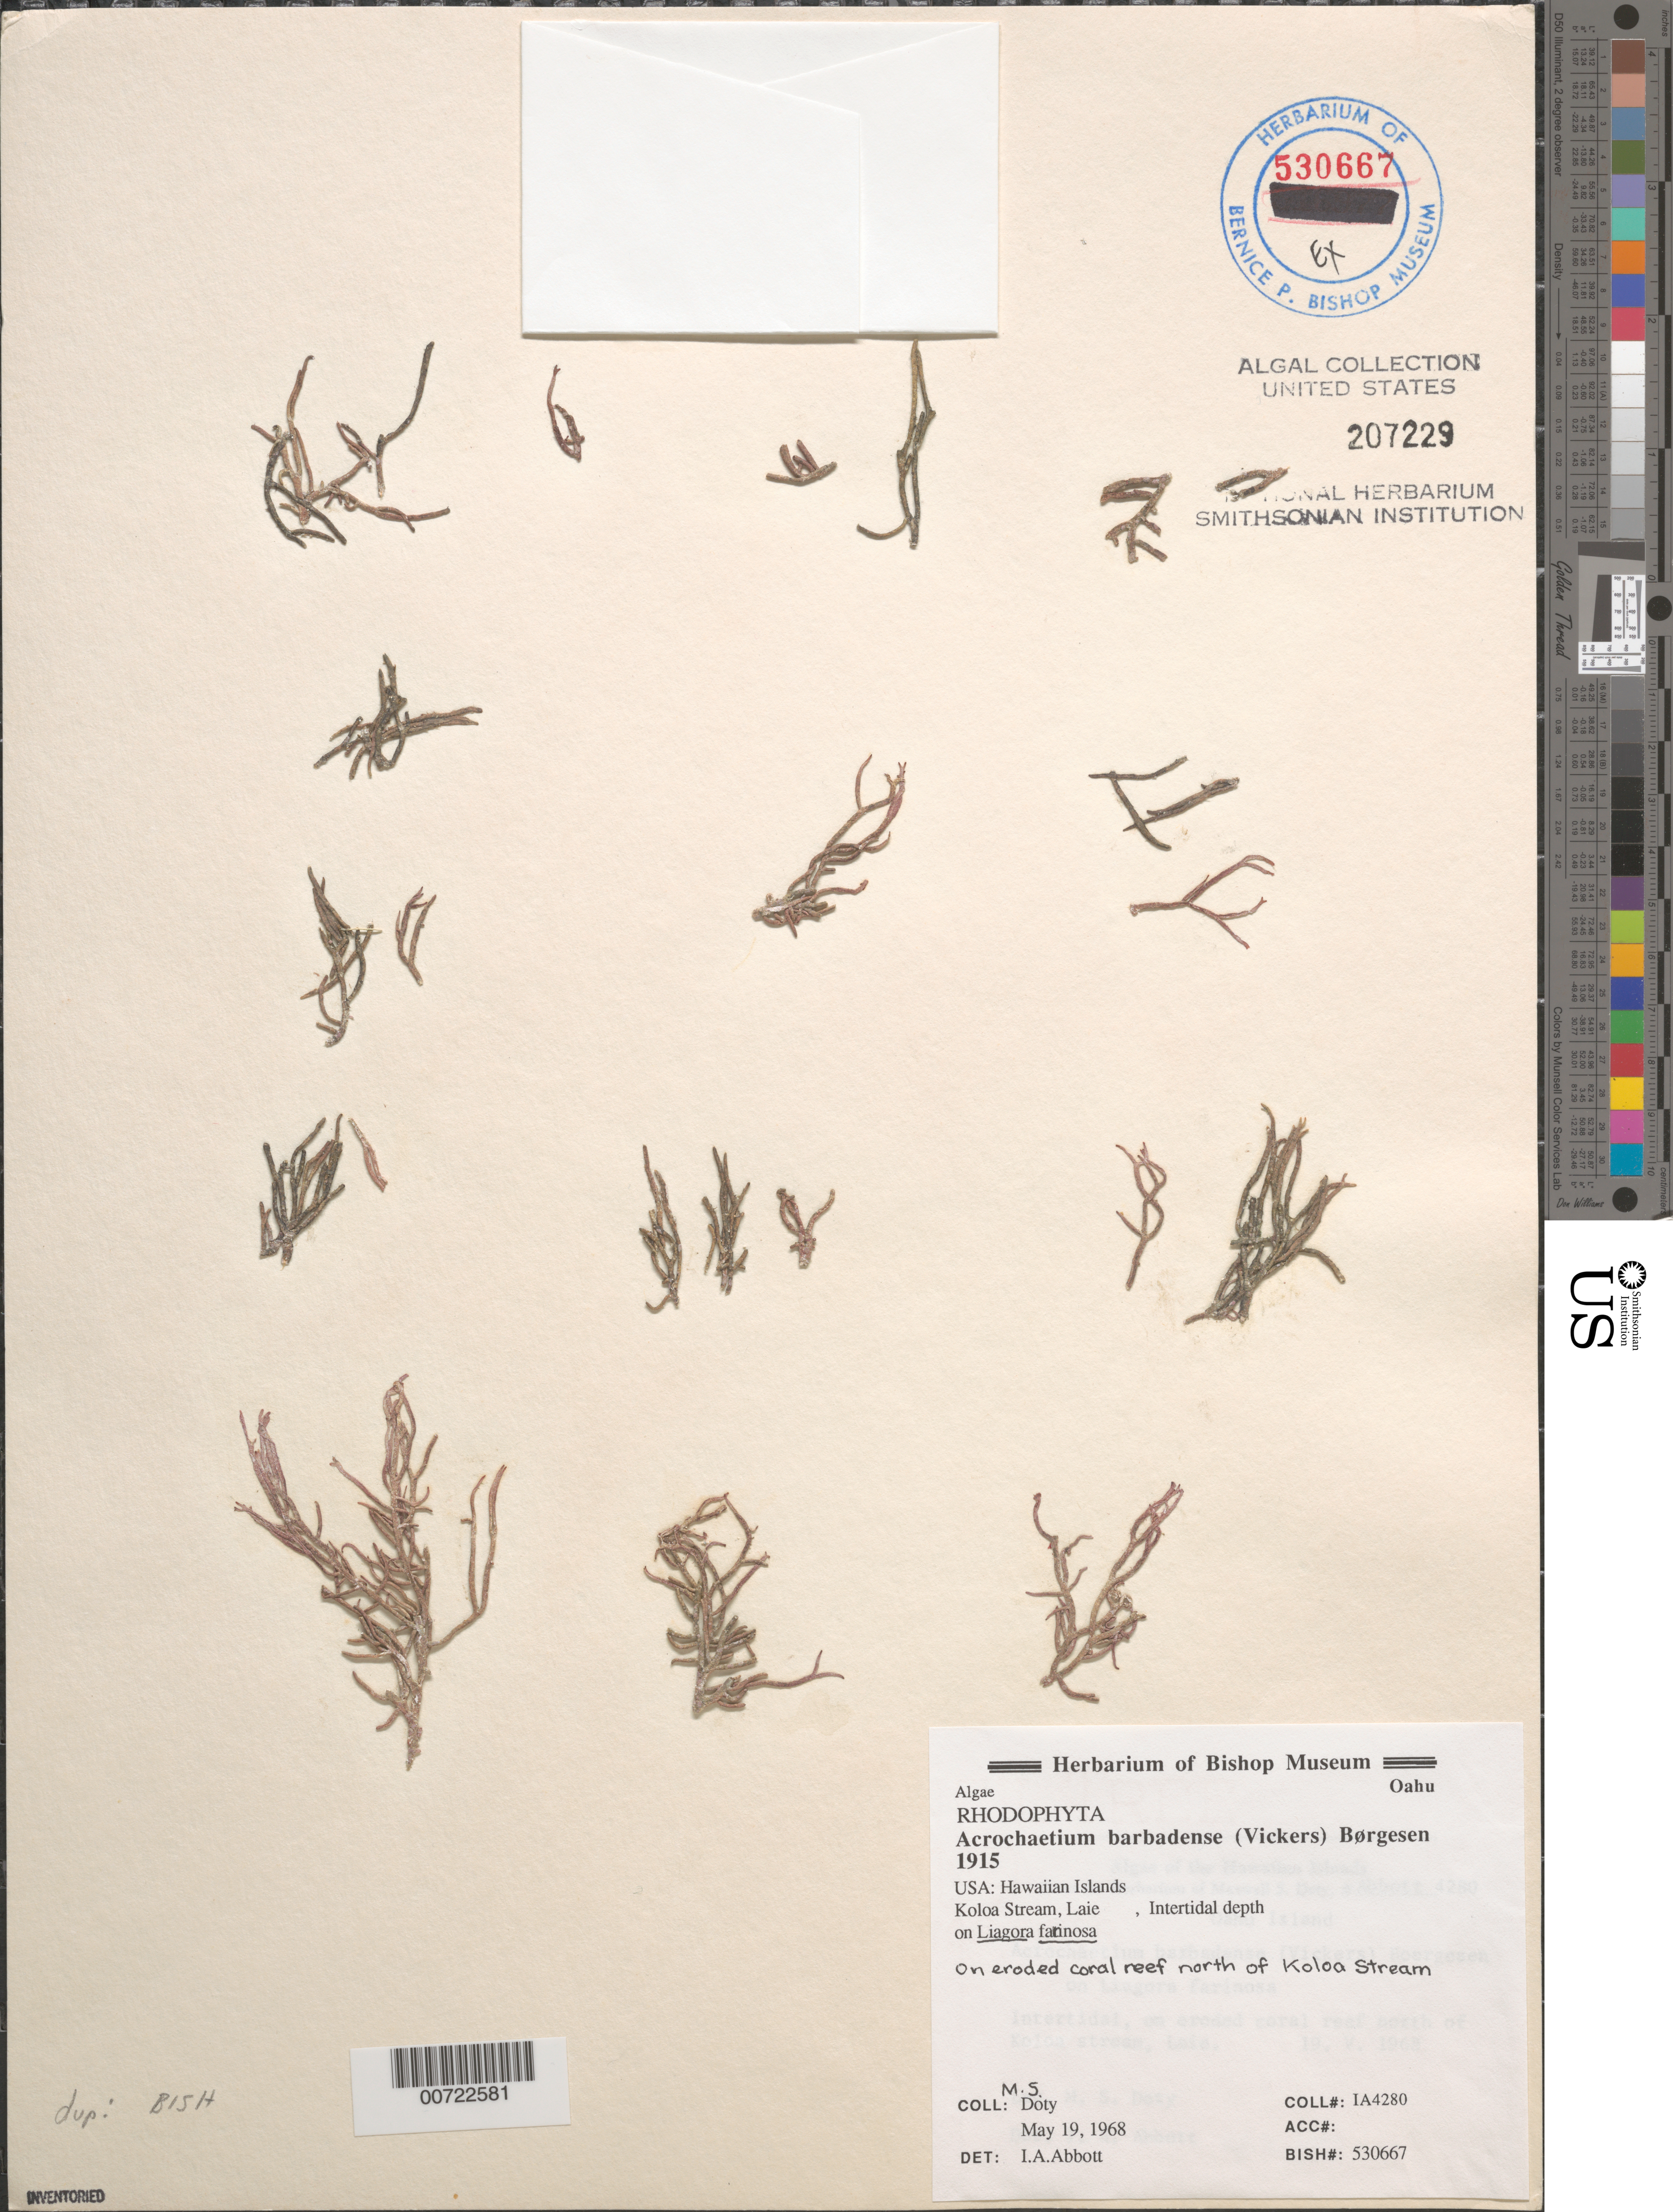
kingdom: Plantae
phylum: Rhodophyta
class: Florideophyceae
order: Acrochaetiales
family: Acrochaetiaceae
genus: Acrochaetium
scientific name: Acrochaetium barbadense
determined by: Abbott, Isabella A.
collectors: M. S. Doty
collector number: IAA 4280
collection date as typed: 19 May 1968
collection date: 1968-05-19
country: United States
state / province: Hawaii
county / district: Honolulu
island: Oahu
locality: Reef north of Koloa Stream, Laie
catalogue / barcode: US 207229